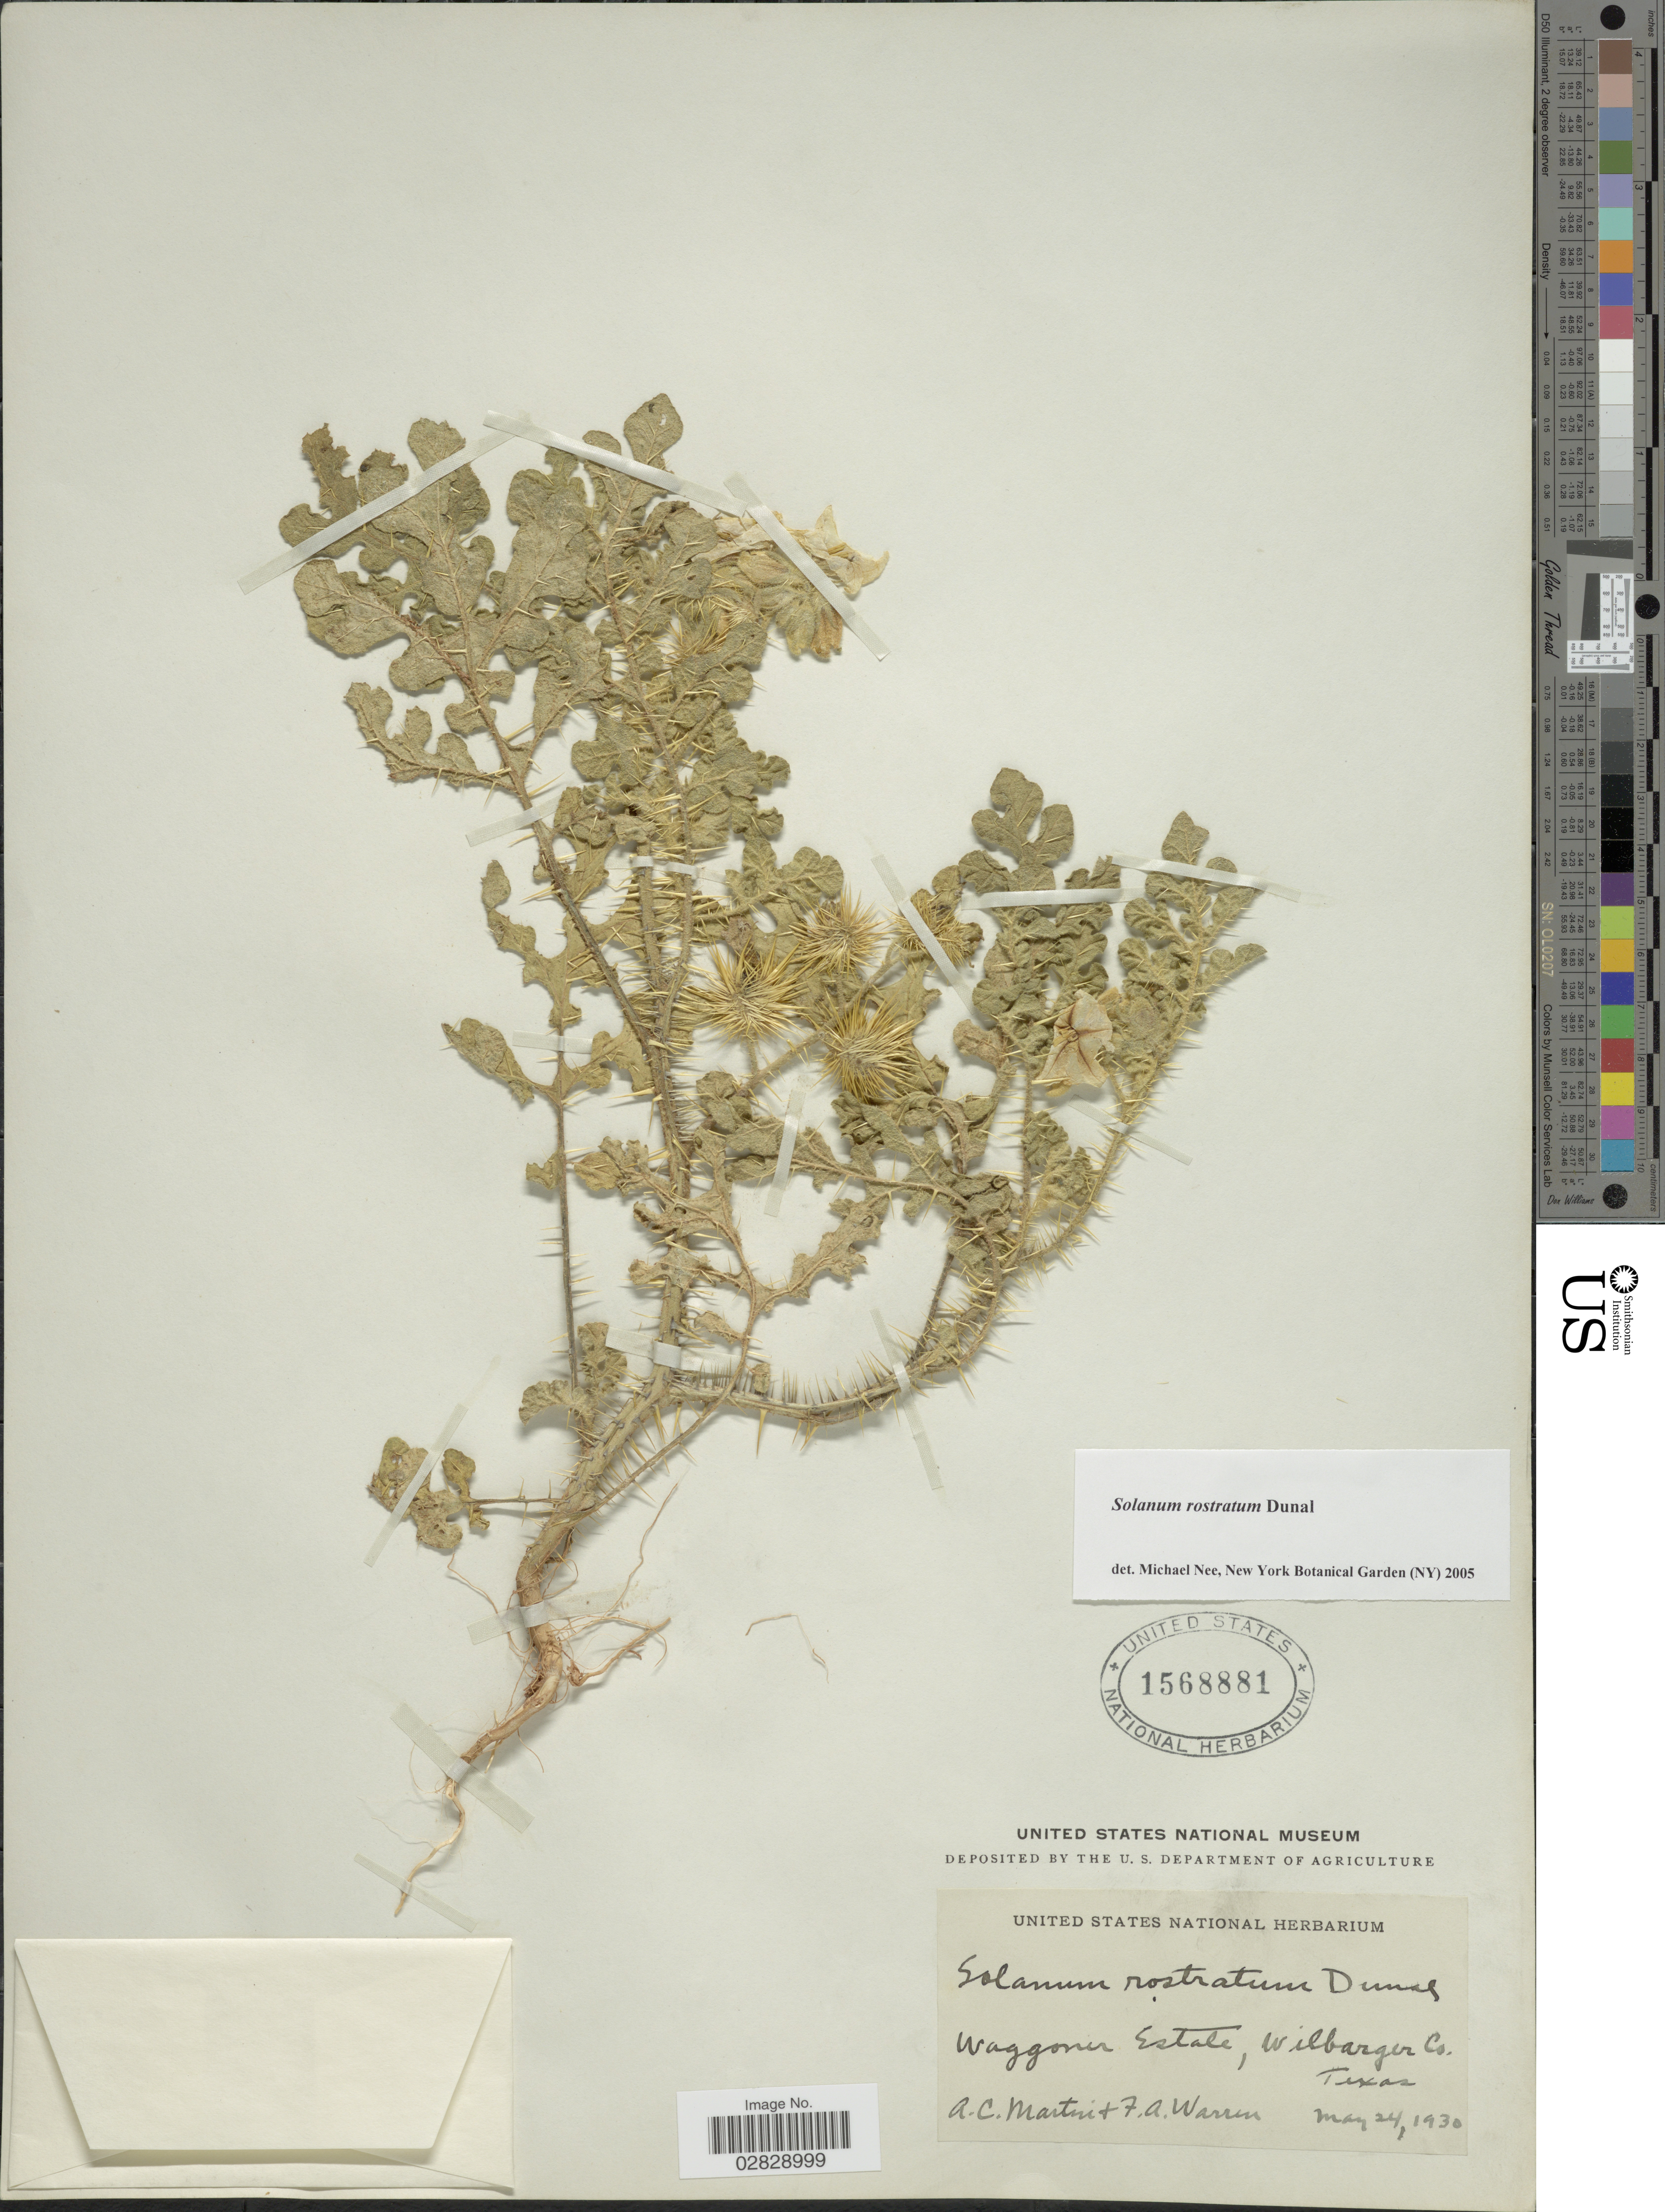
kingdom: Plantae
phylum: Tracheophyta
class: Magnoliopsida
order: Solanales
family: Solanaceae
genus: Solanum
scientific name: Solanum rostratum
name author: Dunal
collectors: A. C. Martin & F. Warren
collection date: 1930-05-24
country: United States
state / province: Texas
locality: Waggoner Estate, Wilbarger Co.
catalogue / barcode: US 1568881